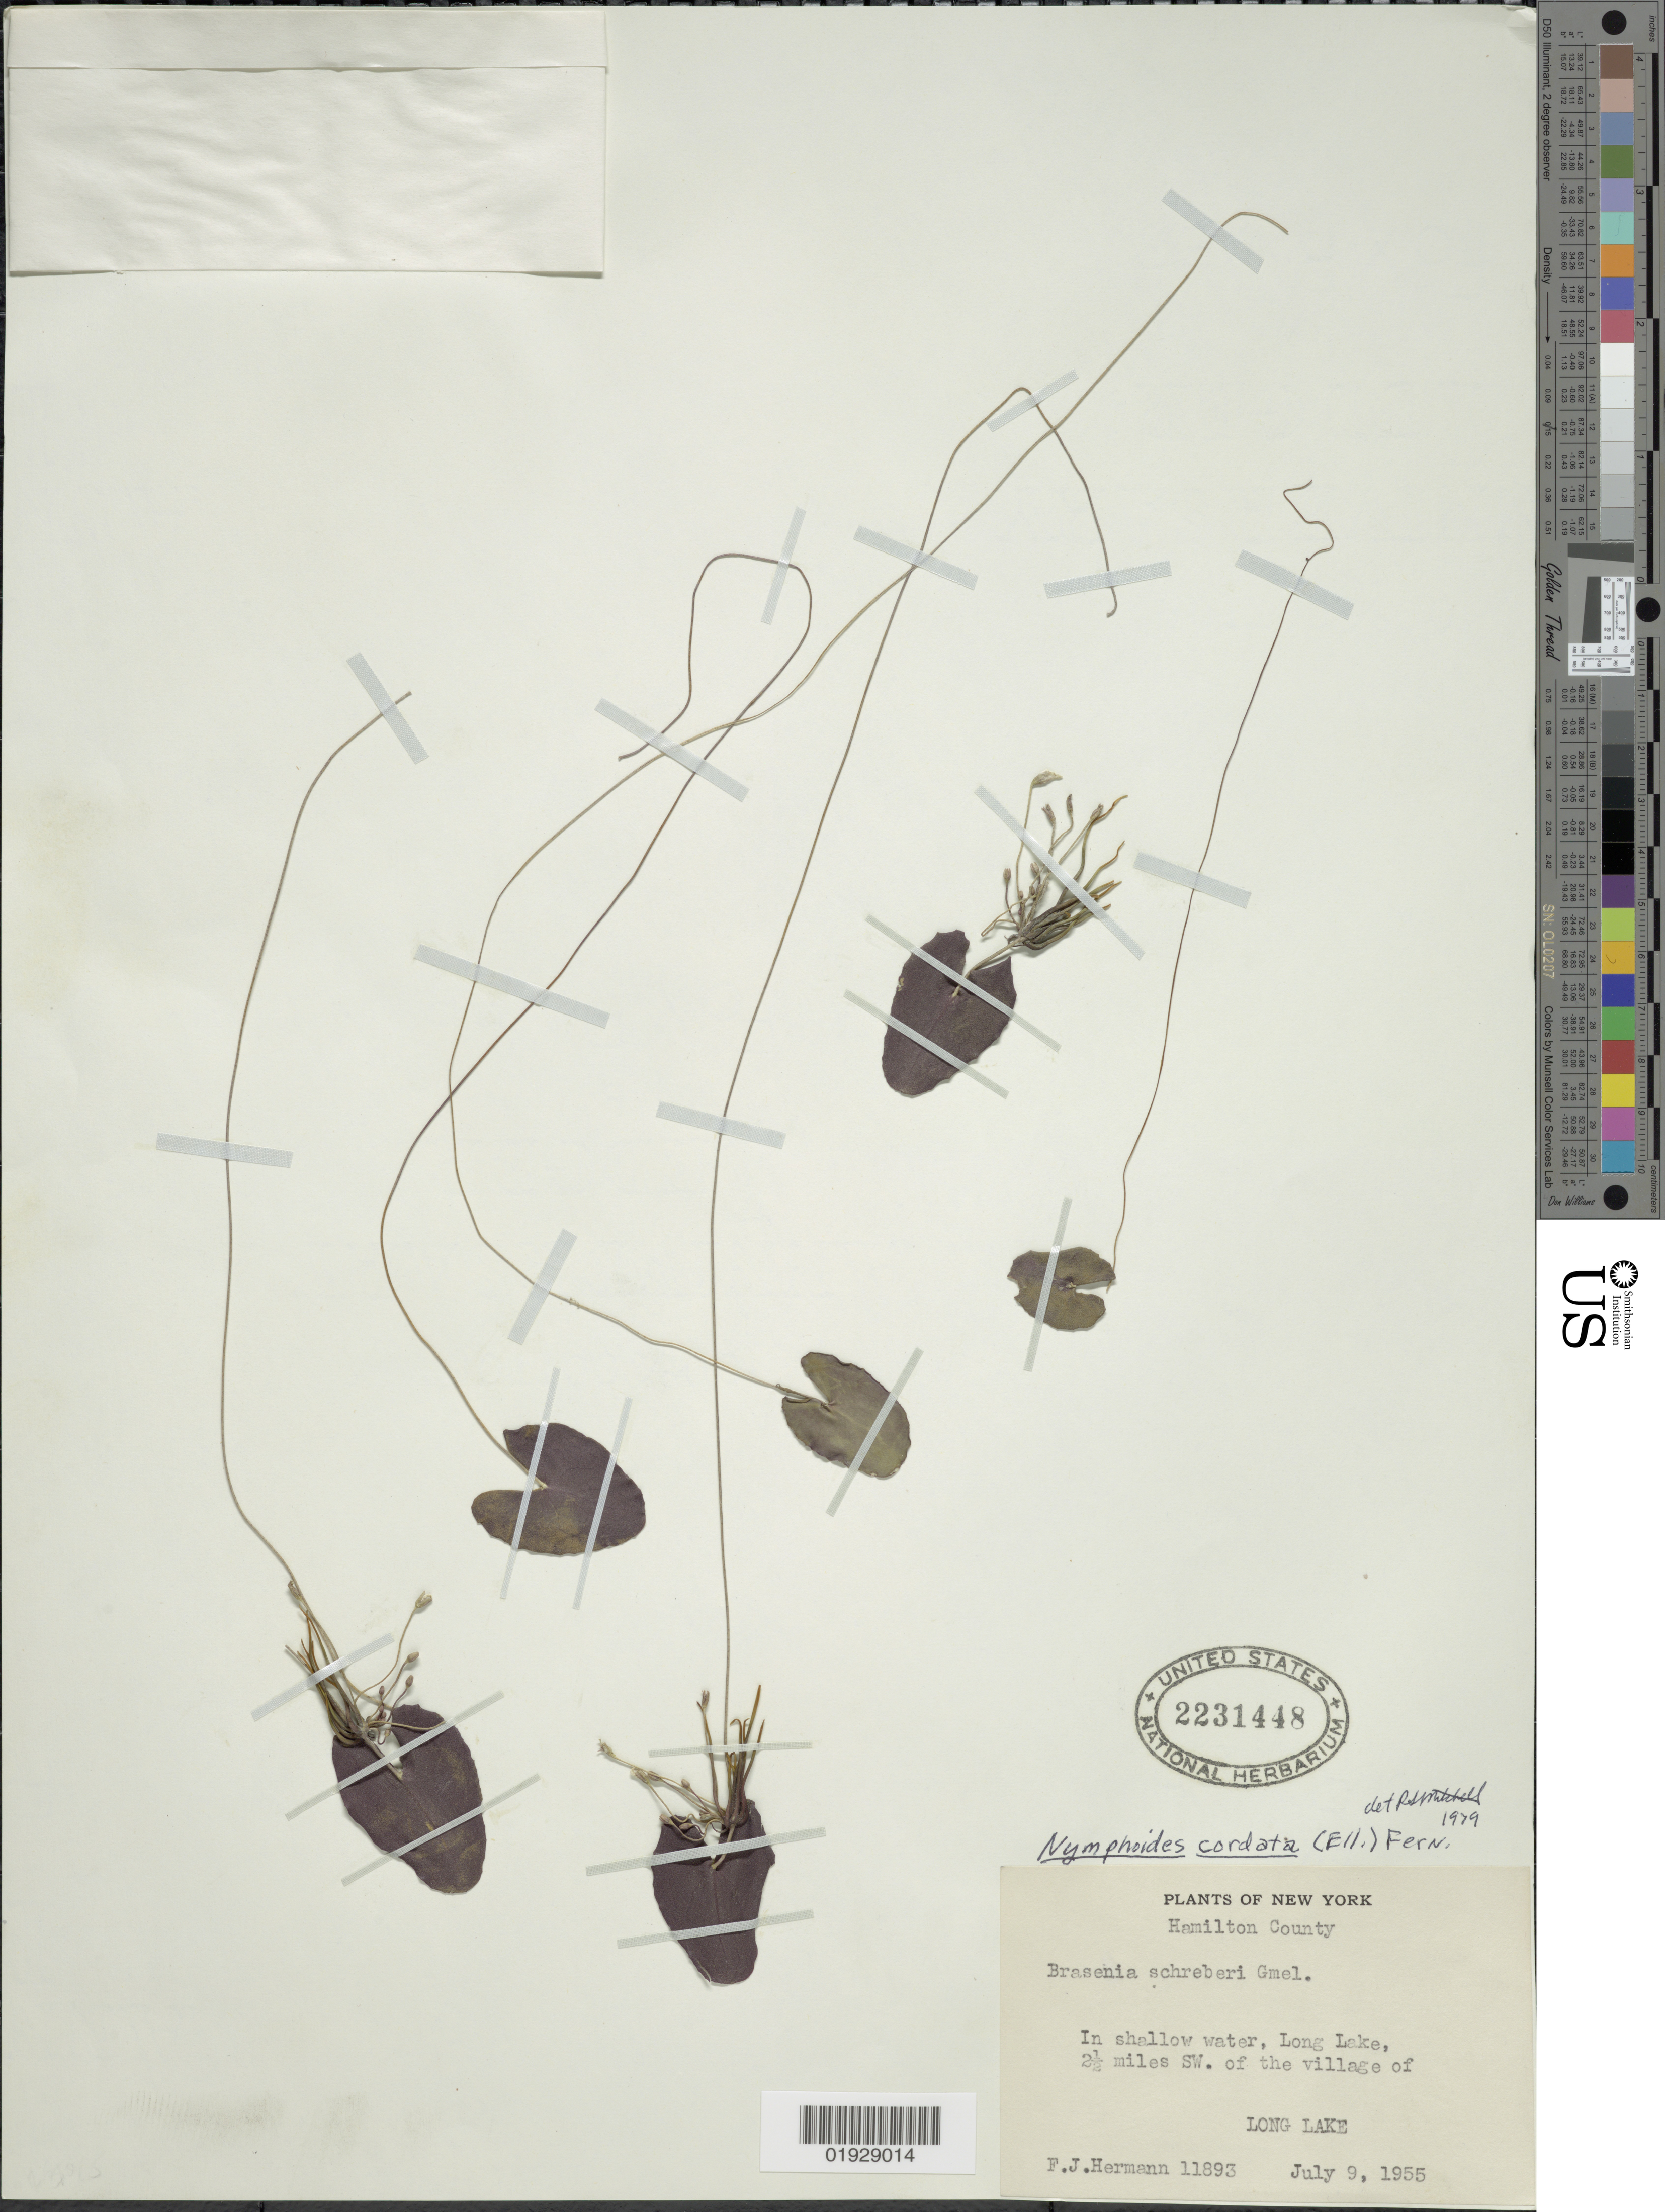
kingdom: Plantae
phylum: Tracheophyta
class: Magnoliopsida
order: Asterales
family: Menyanthaceae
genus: Nymphoides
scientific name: Nymphoides cordata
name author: (Elliot) Fernald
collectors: F. J. Hermann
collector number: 11893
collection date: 1955-07-09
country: United States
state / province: New York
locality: Hamilton County. In shallow water, Long Lake, 2½ miles SW. of the village of Long Lake.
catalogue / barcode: US 2231448